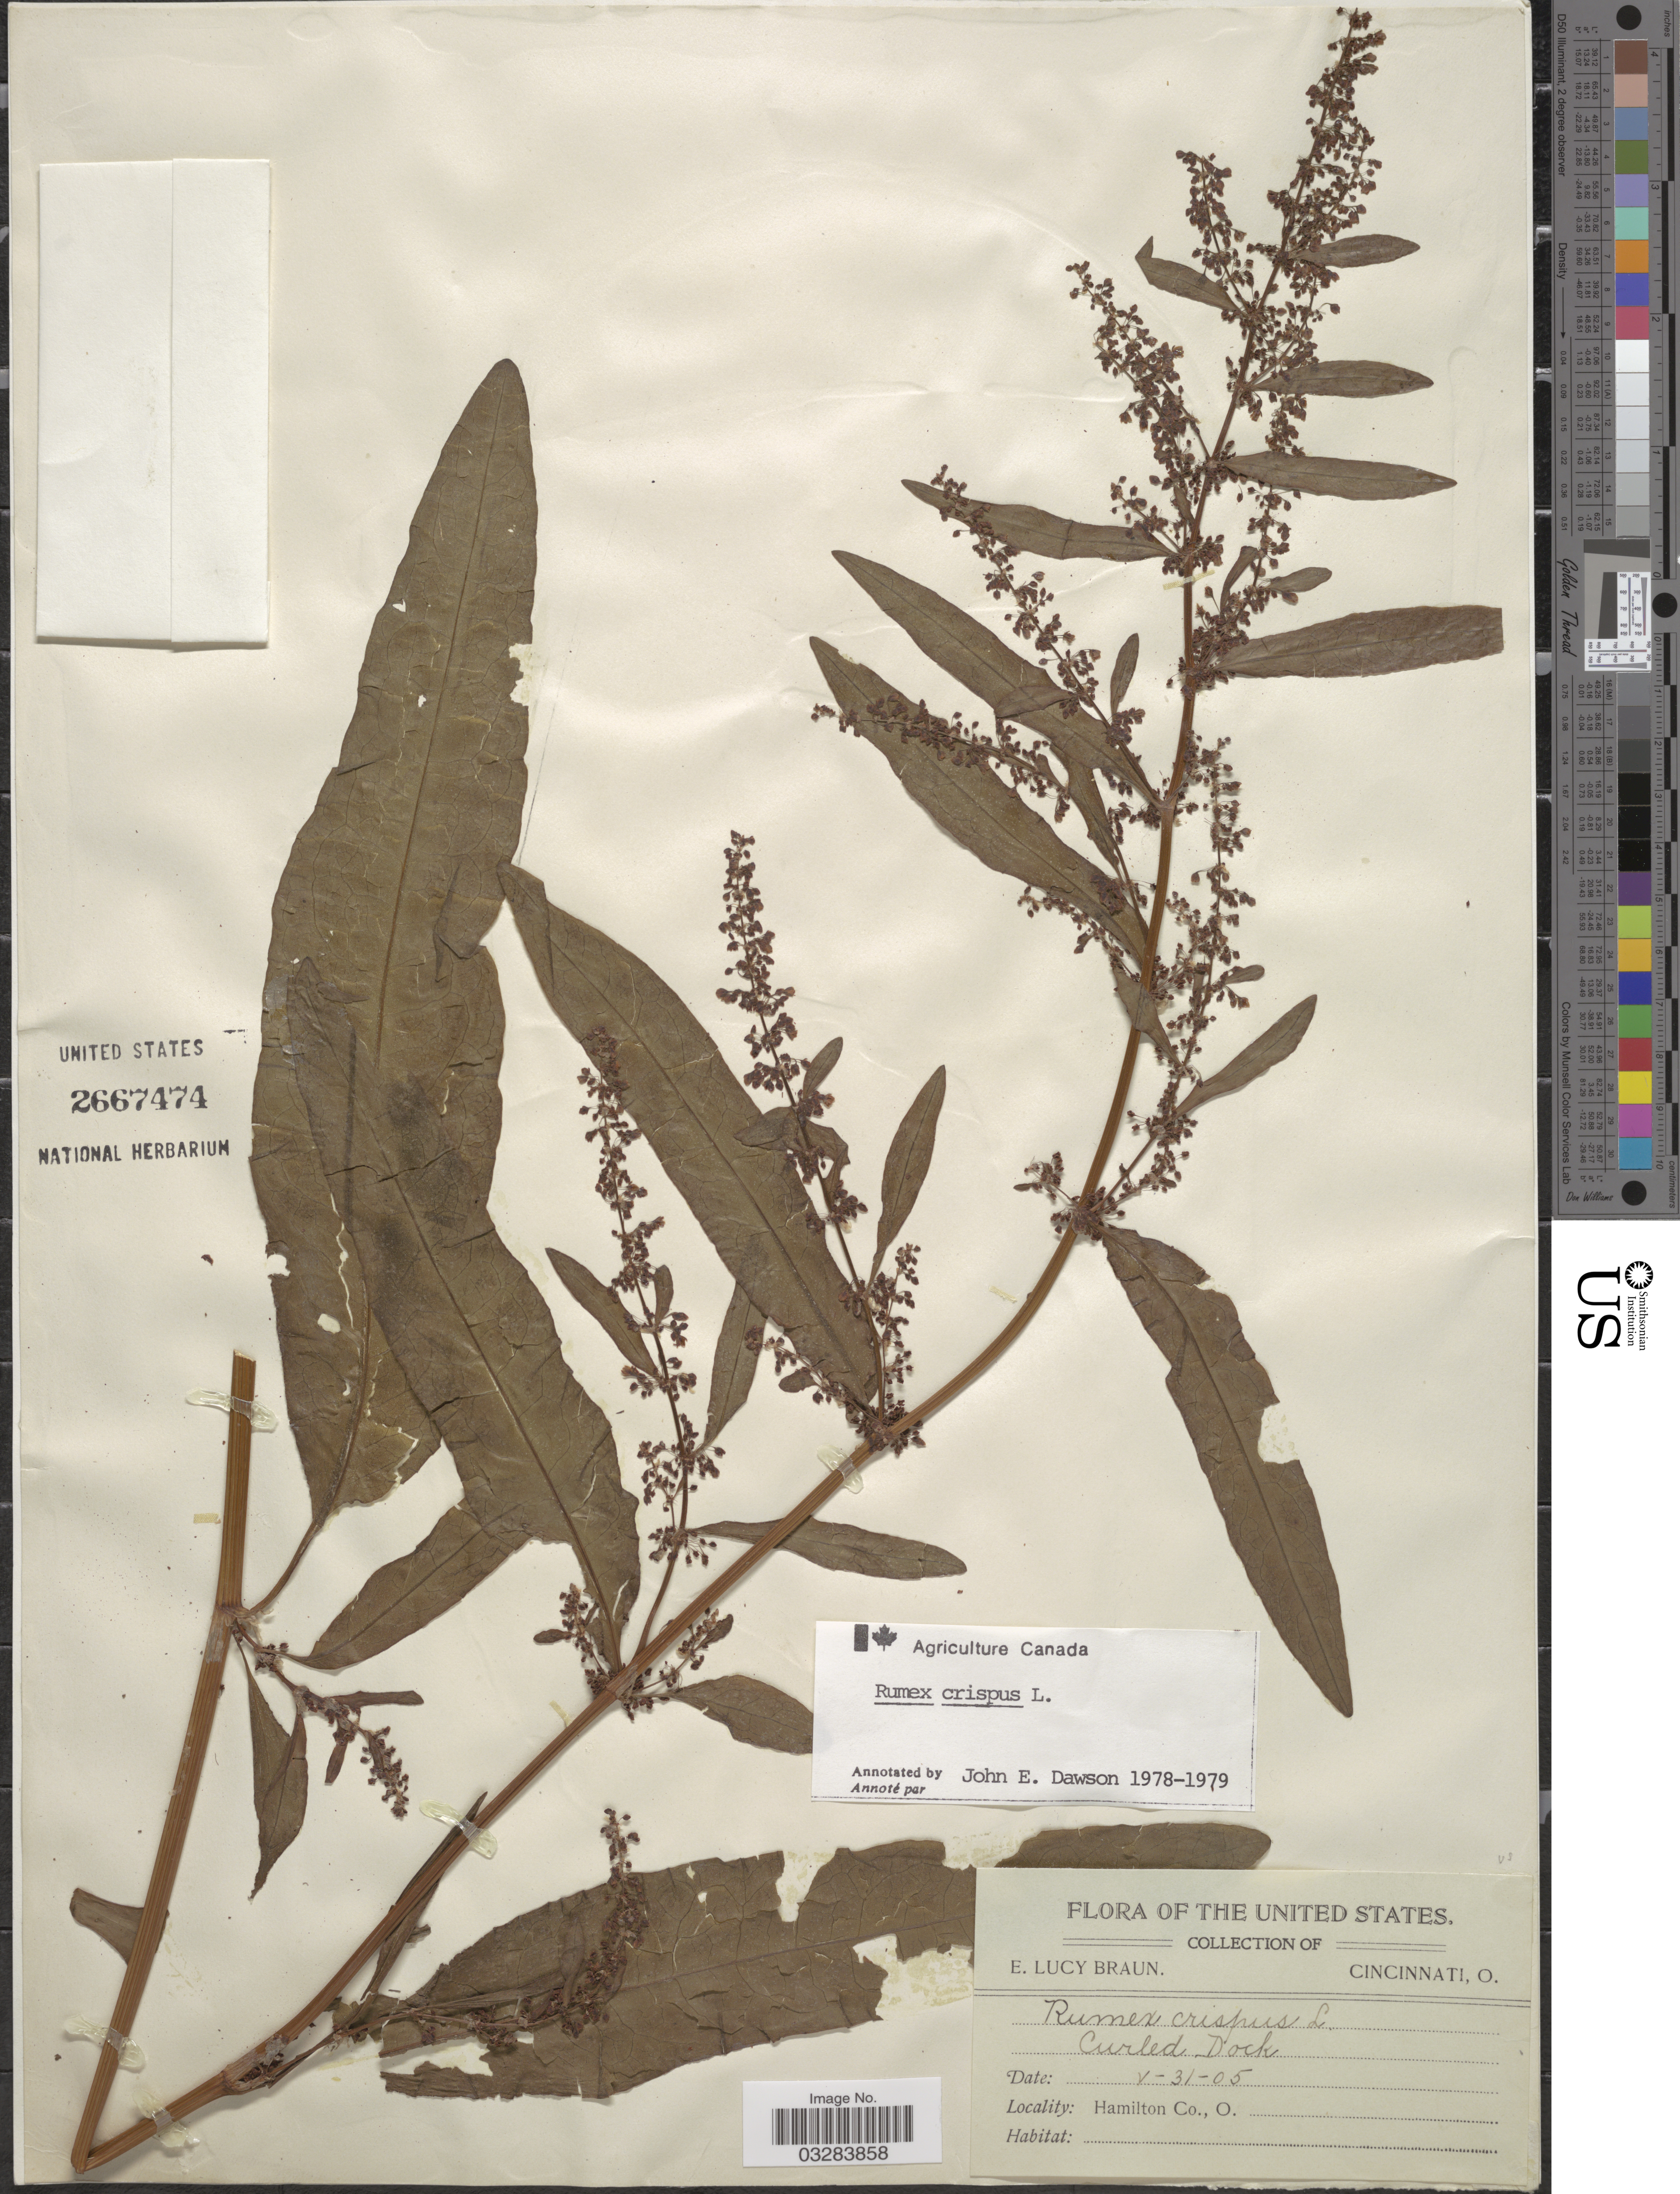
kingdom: Plantae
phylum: Tracheophyta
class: Magnoliopsida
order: Caryophyllales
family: Polygonaceae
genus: Rumex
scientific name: Rumex crispus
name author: L.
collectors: E. L. Braun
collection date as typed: Transcribed d/m/y: 31/5/5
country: United States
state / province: Ohio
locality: Hamilton Co.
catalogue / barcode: US 2667474